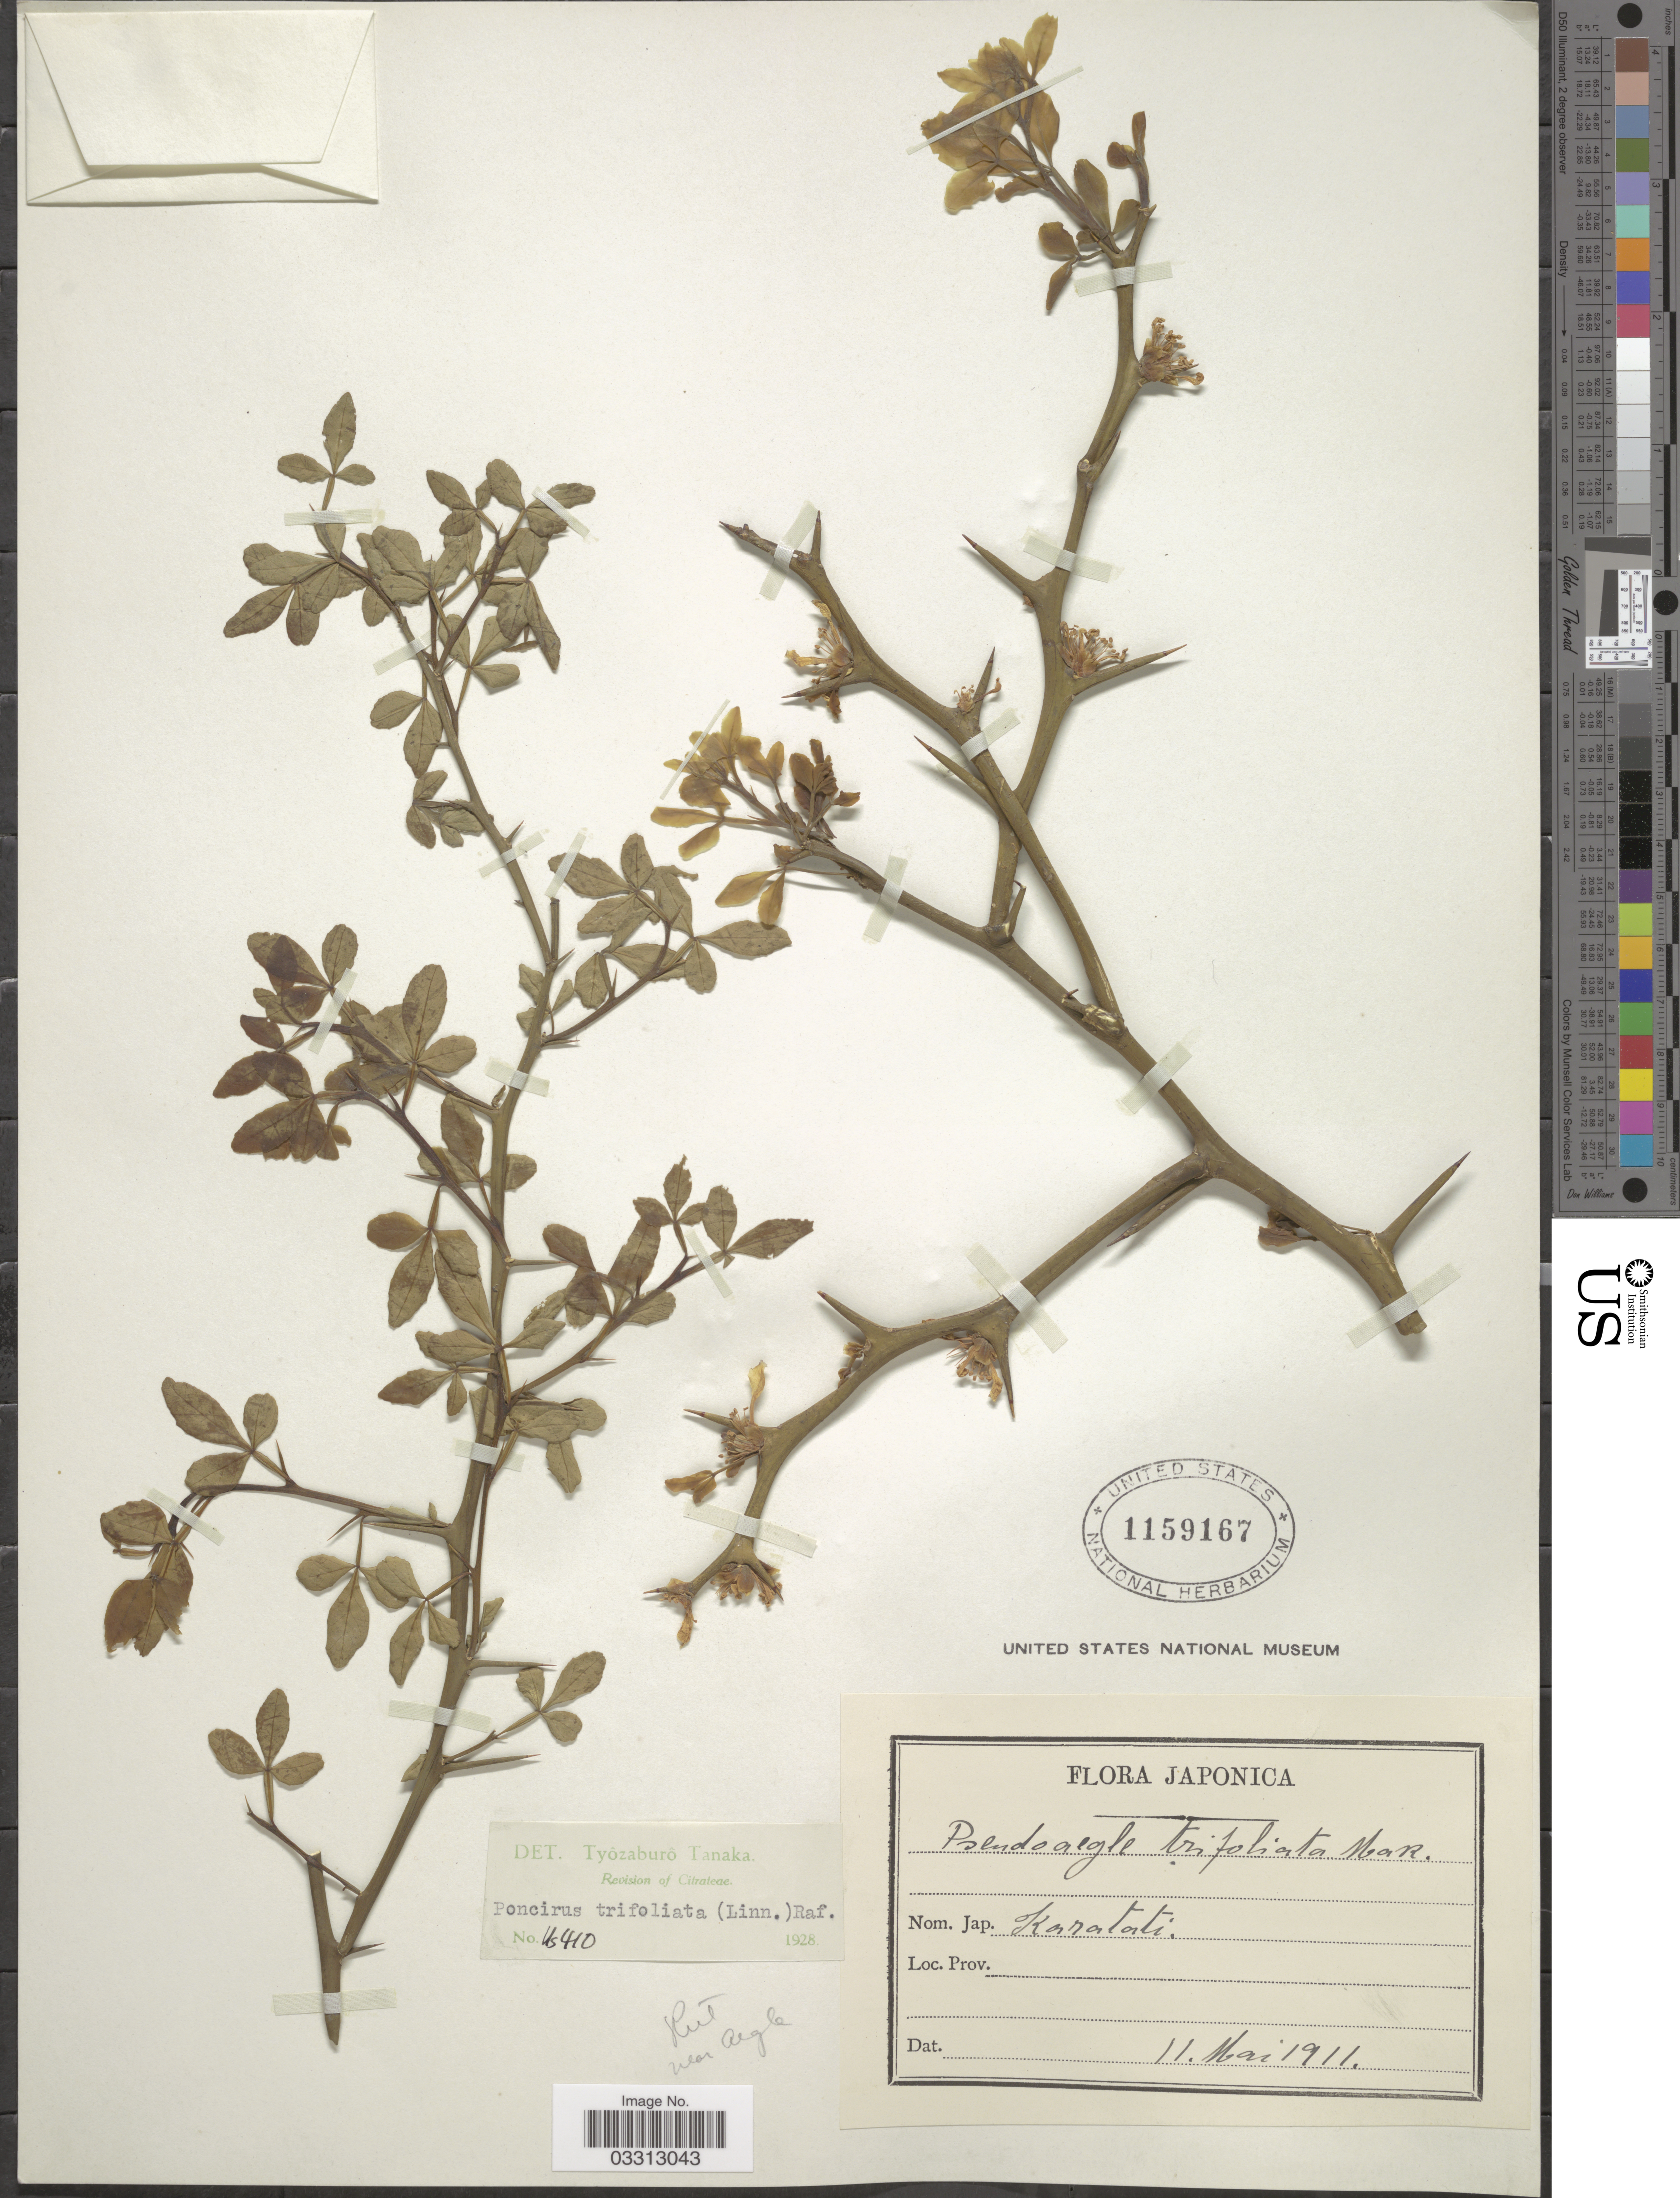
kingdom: Plantae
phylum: Tracheophyta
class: Magnoliopsida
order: Sapindales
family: Rutaceae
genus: Citrus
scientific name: Citrus trifoliata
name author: L.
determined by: Strong, Mark T., (BOT), Smithsonian Institution - National Museum of Natural History (UNITED STATES)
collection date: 1911-05-11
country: Japan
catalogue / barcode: US 1159167